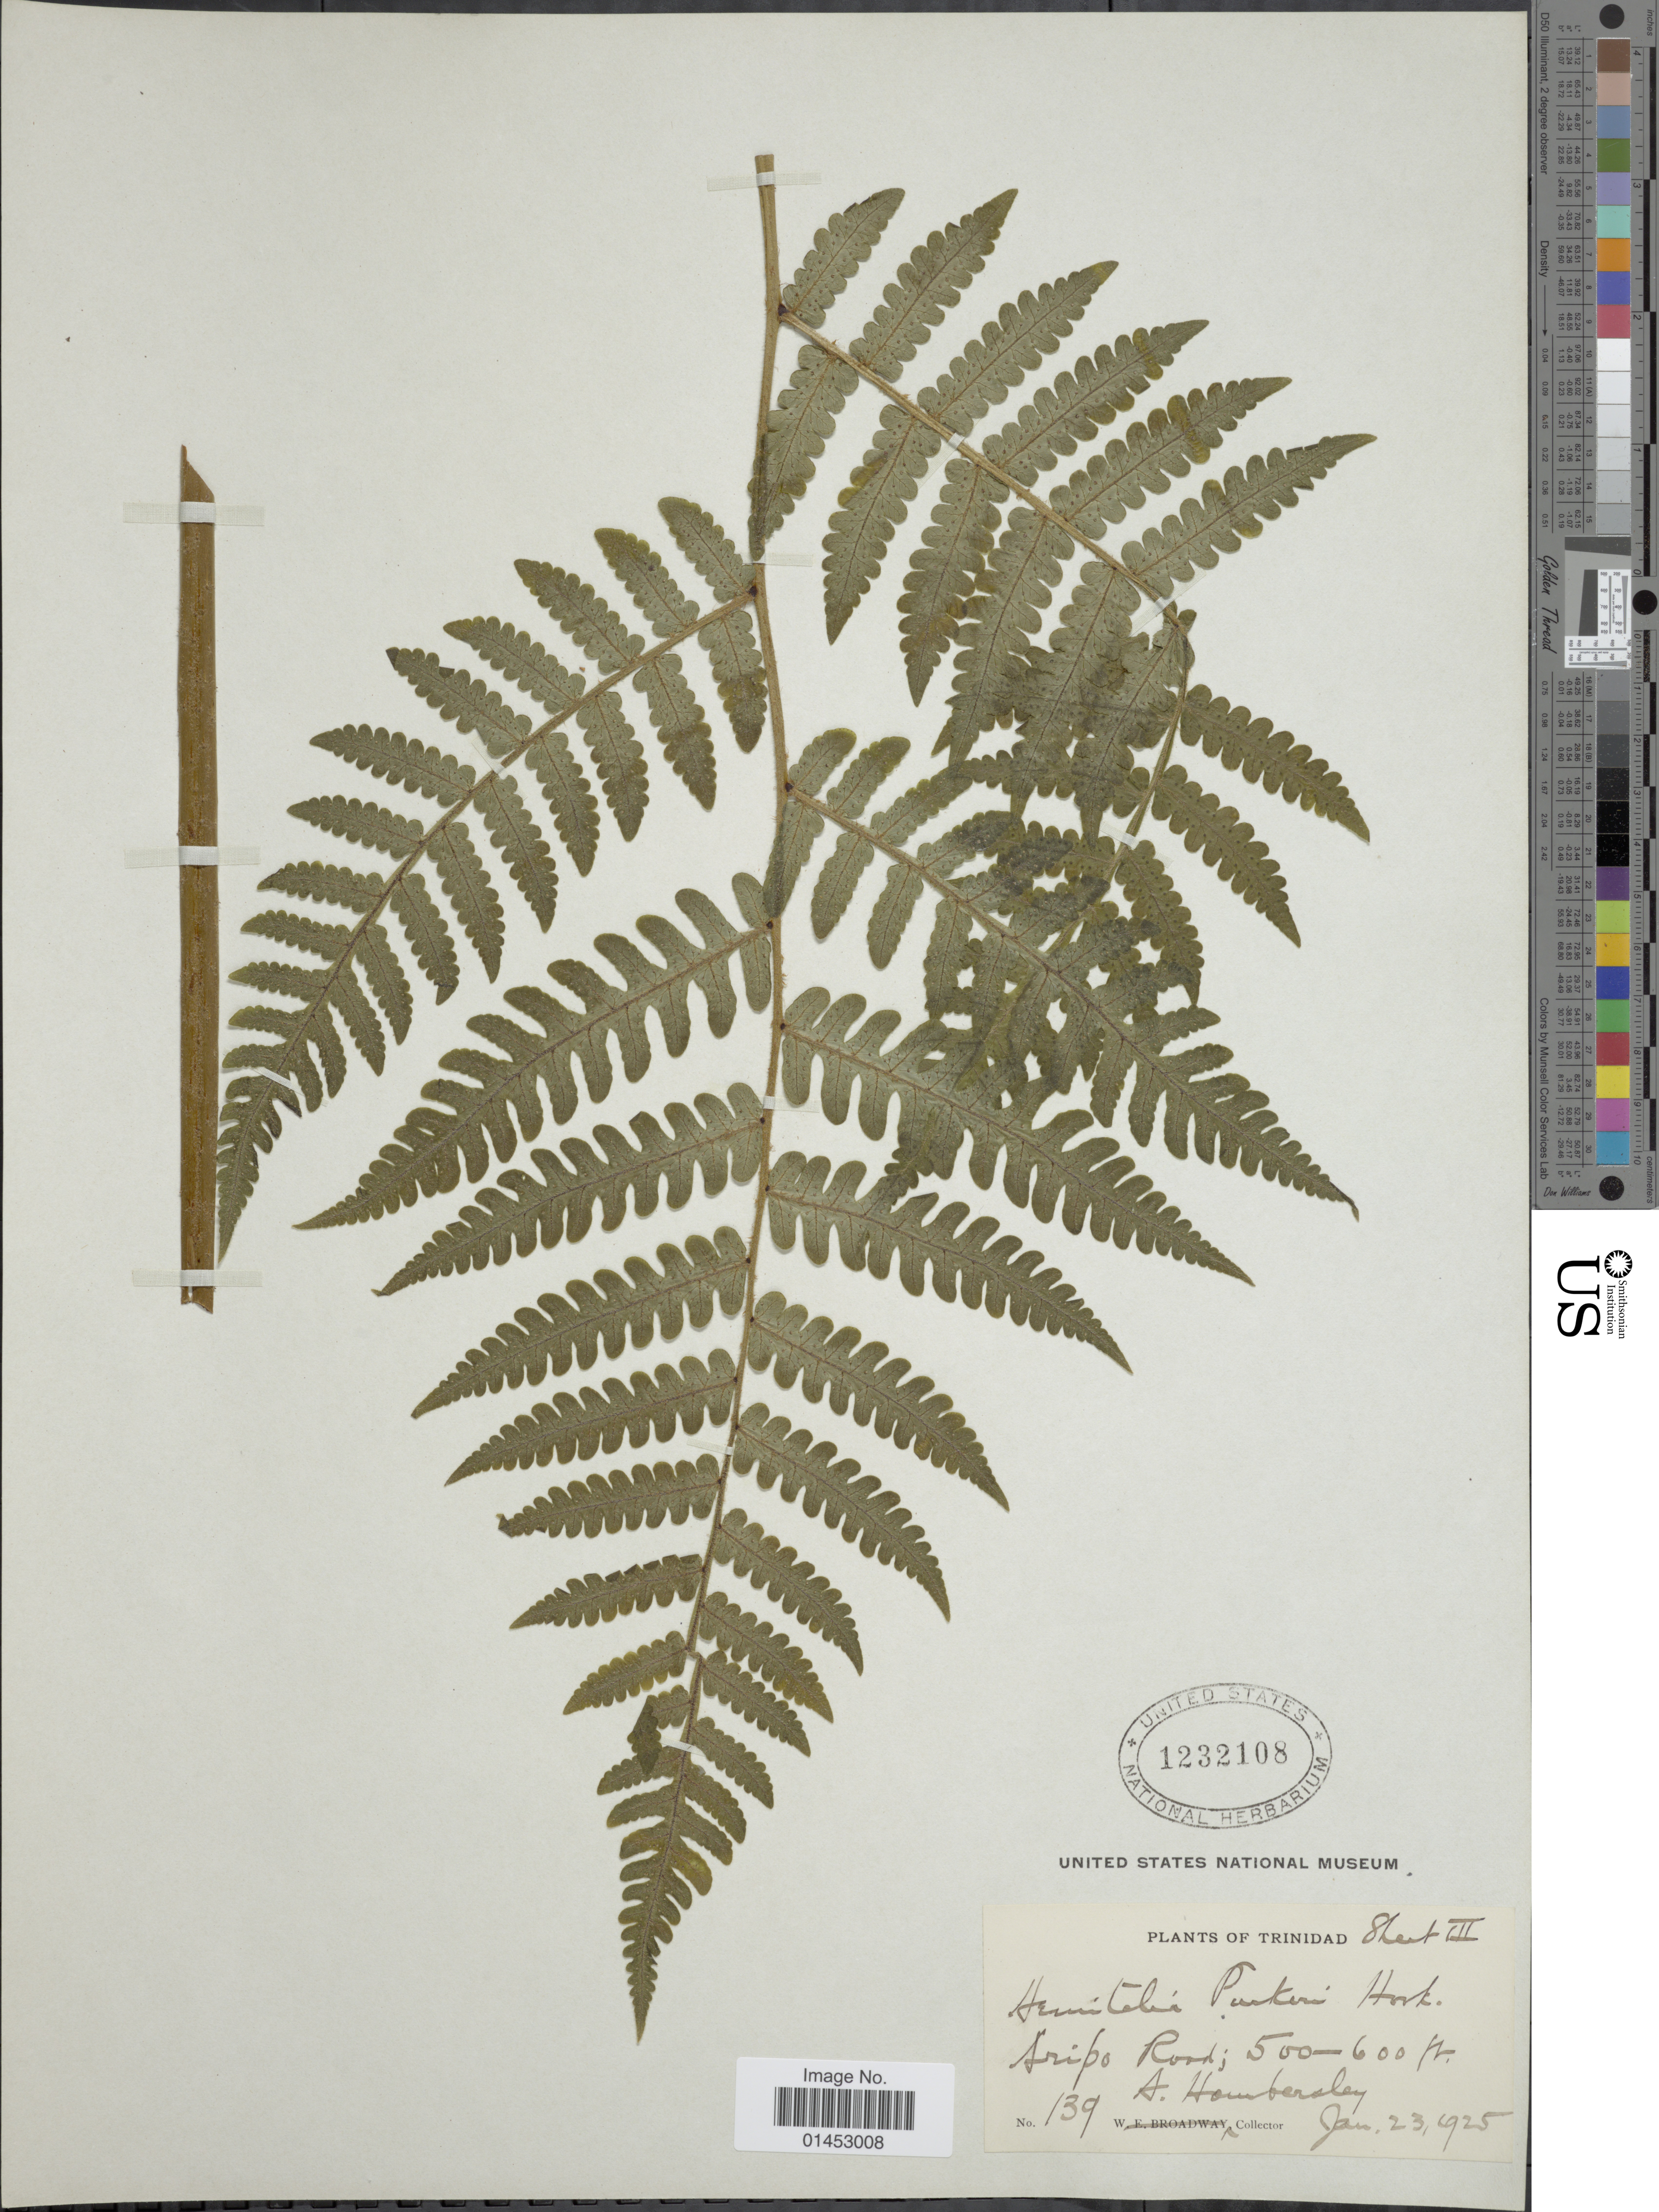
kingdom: Plantae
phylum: Tracheophyta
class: Polypodiopsida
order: Cyatheales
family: Cyatheaceae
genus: Cyathea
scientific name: Cyathea surinamensis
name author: (Miq.) Domin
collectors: A. Hombersley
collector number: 139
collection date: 1925-01-23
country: Trinidad and Tobago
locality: Trinidad, Aripo Road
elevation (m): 152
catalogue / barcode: US 1232108